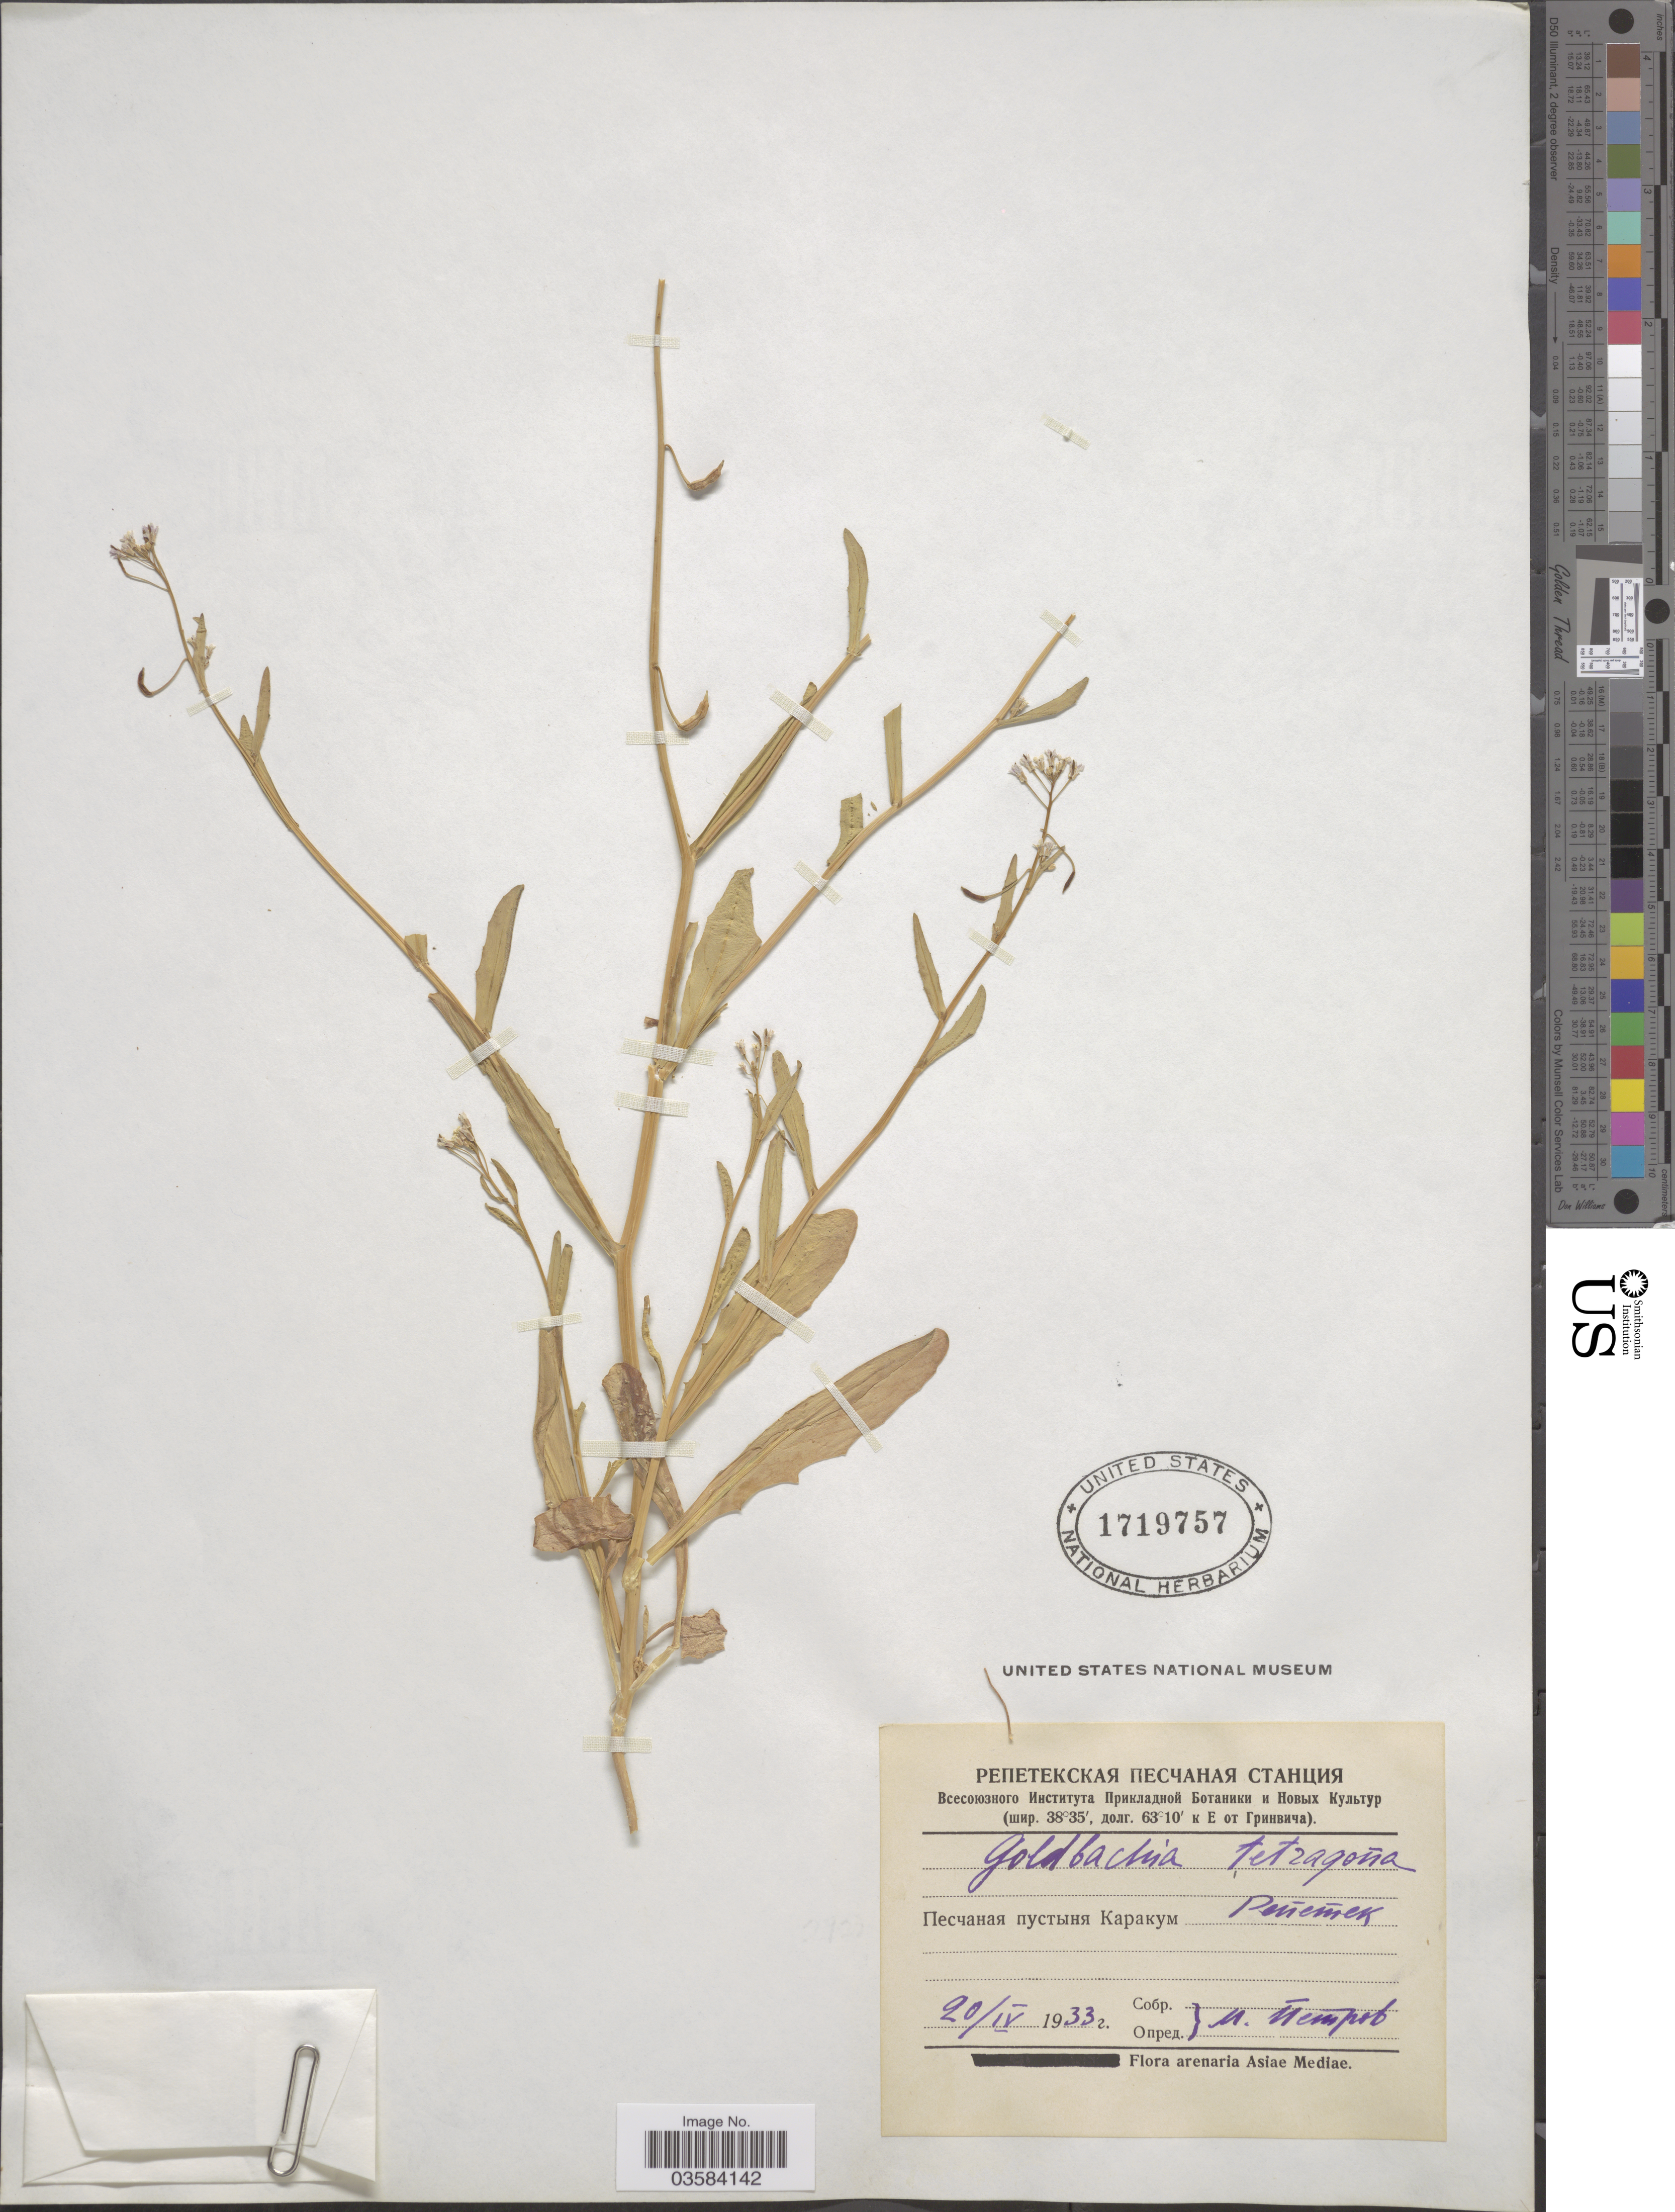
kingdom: Plantae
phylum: Tracheophyta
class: Magnoliopsida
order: Brassicales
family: Brassicaceae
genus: Goldbachia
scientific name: Goldbachia tetragona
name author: Ledeb.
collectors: M. Petrov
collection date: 1933-04-20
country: Turkmenistan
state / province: Lebap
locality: Karakum Desert, Repetek. Arenaria Asiae Mediae.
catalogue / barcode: US 1719757